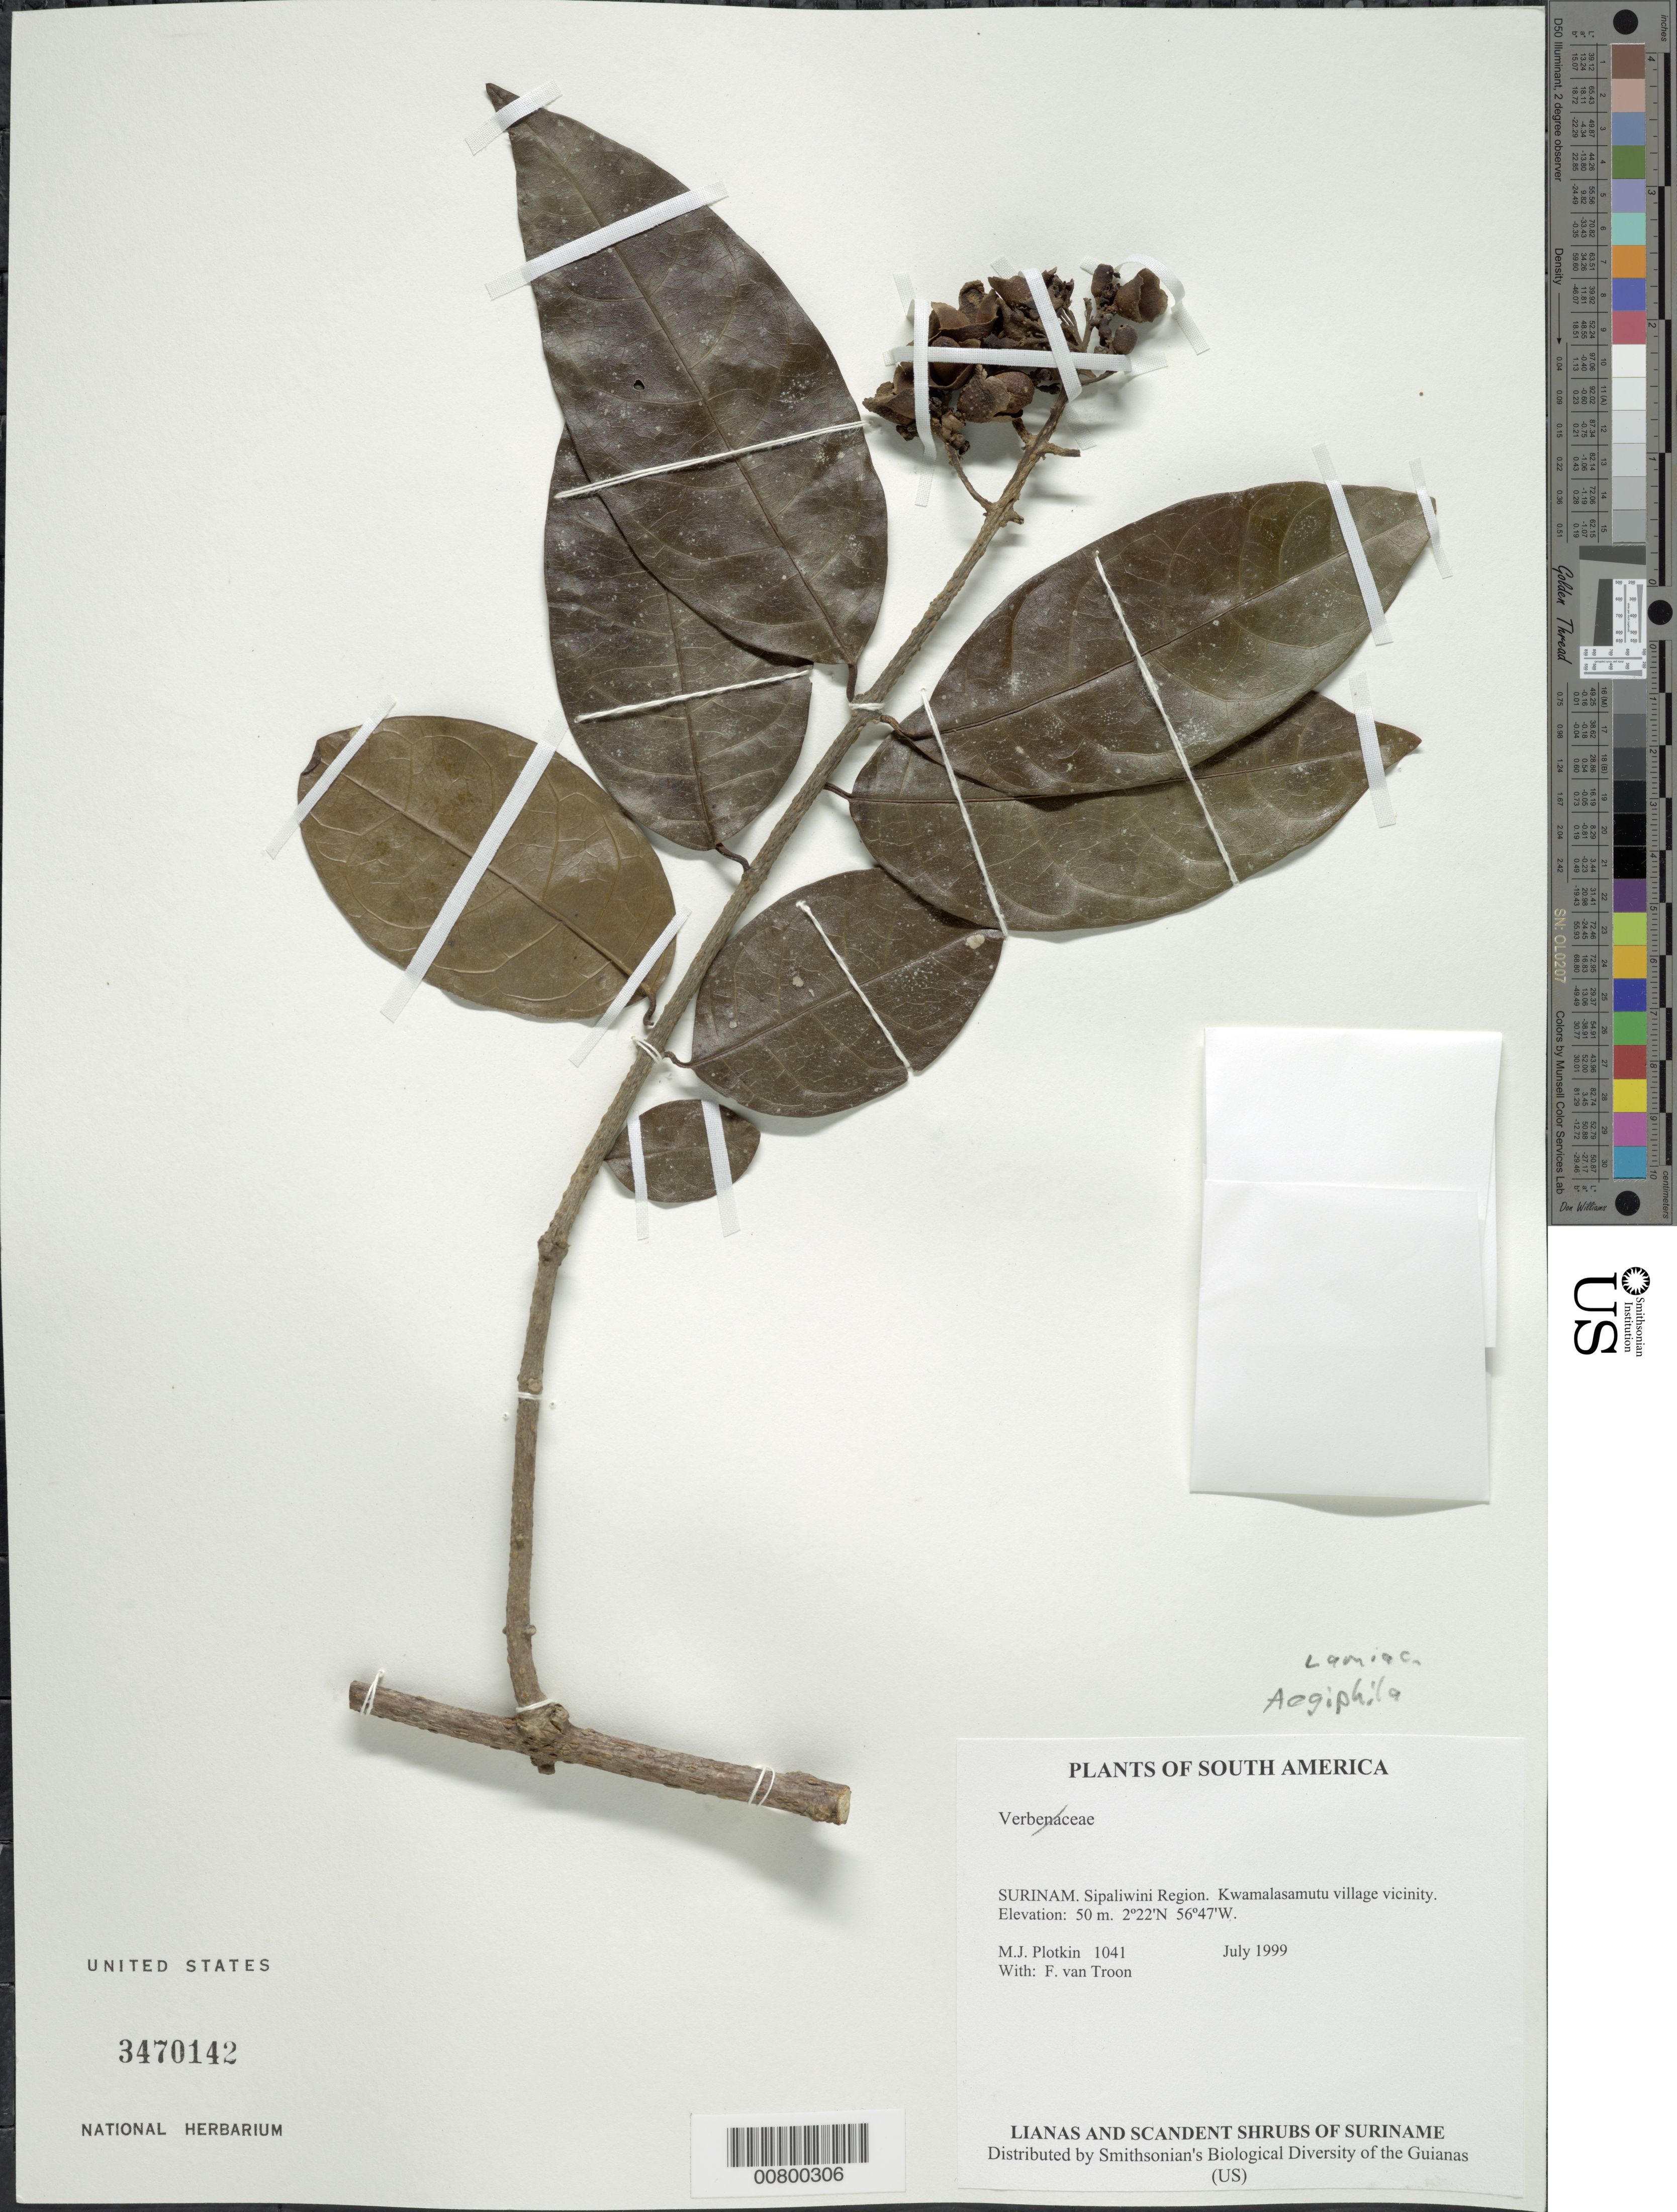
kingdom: Plantae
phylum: Tracheophyta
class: Magnoliopsida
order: Lamiales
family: Lamiaceae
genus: Aegiphila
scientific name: Aegiphila sp.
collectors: M. Plotkin & F. Troon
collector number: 1041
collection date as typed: Jul-99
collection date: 1999-07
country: Suriname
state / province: Sipaliwini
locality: Sipaliwini Region, Kwamalasamutu village vicinity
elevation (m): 50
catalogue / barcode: US 3470142